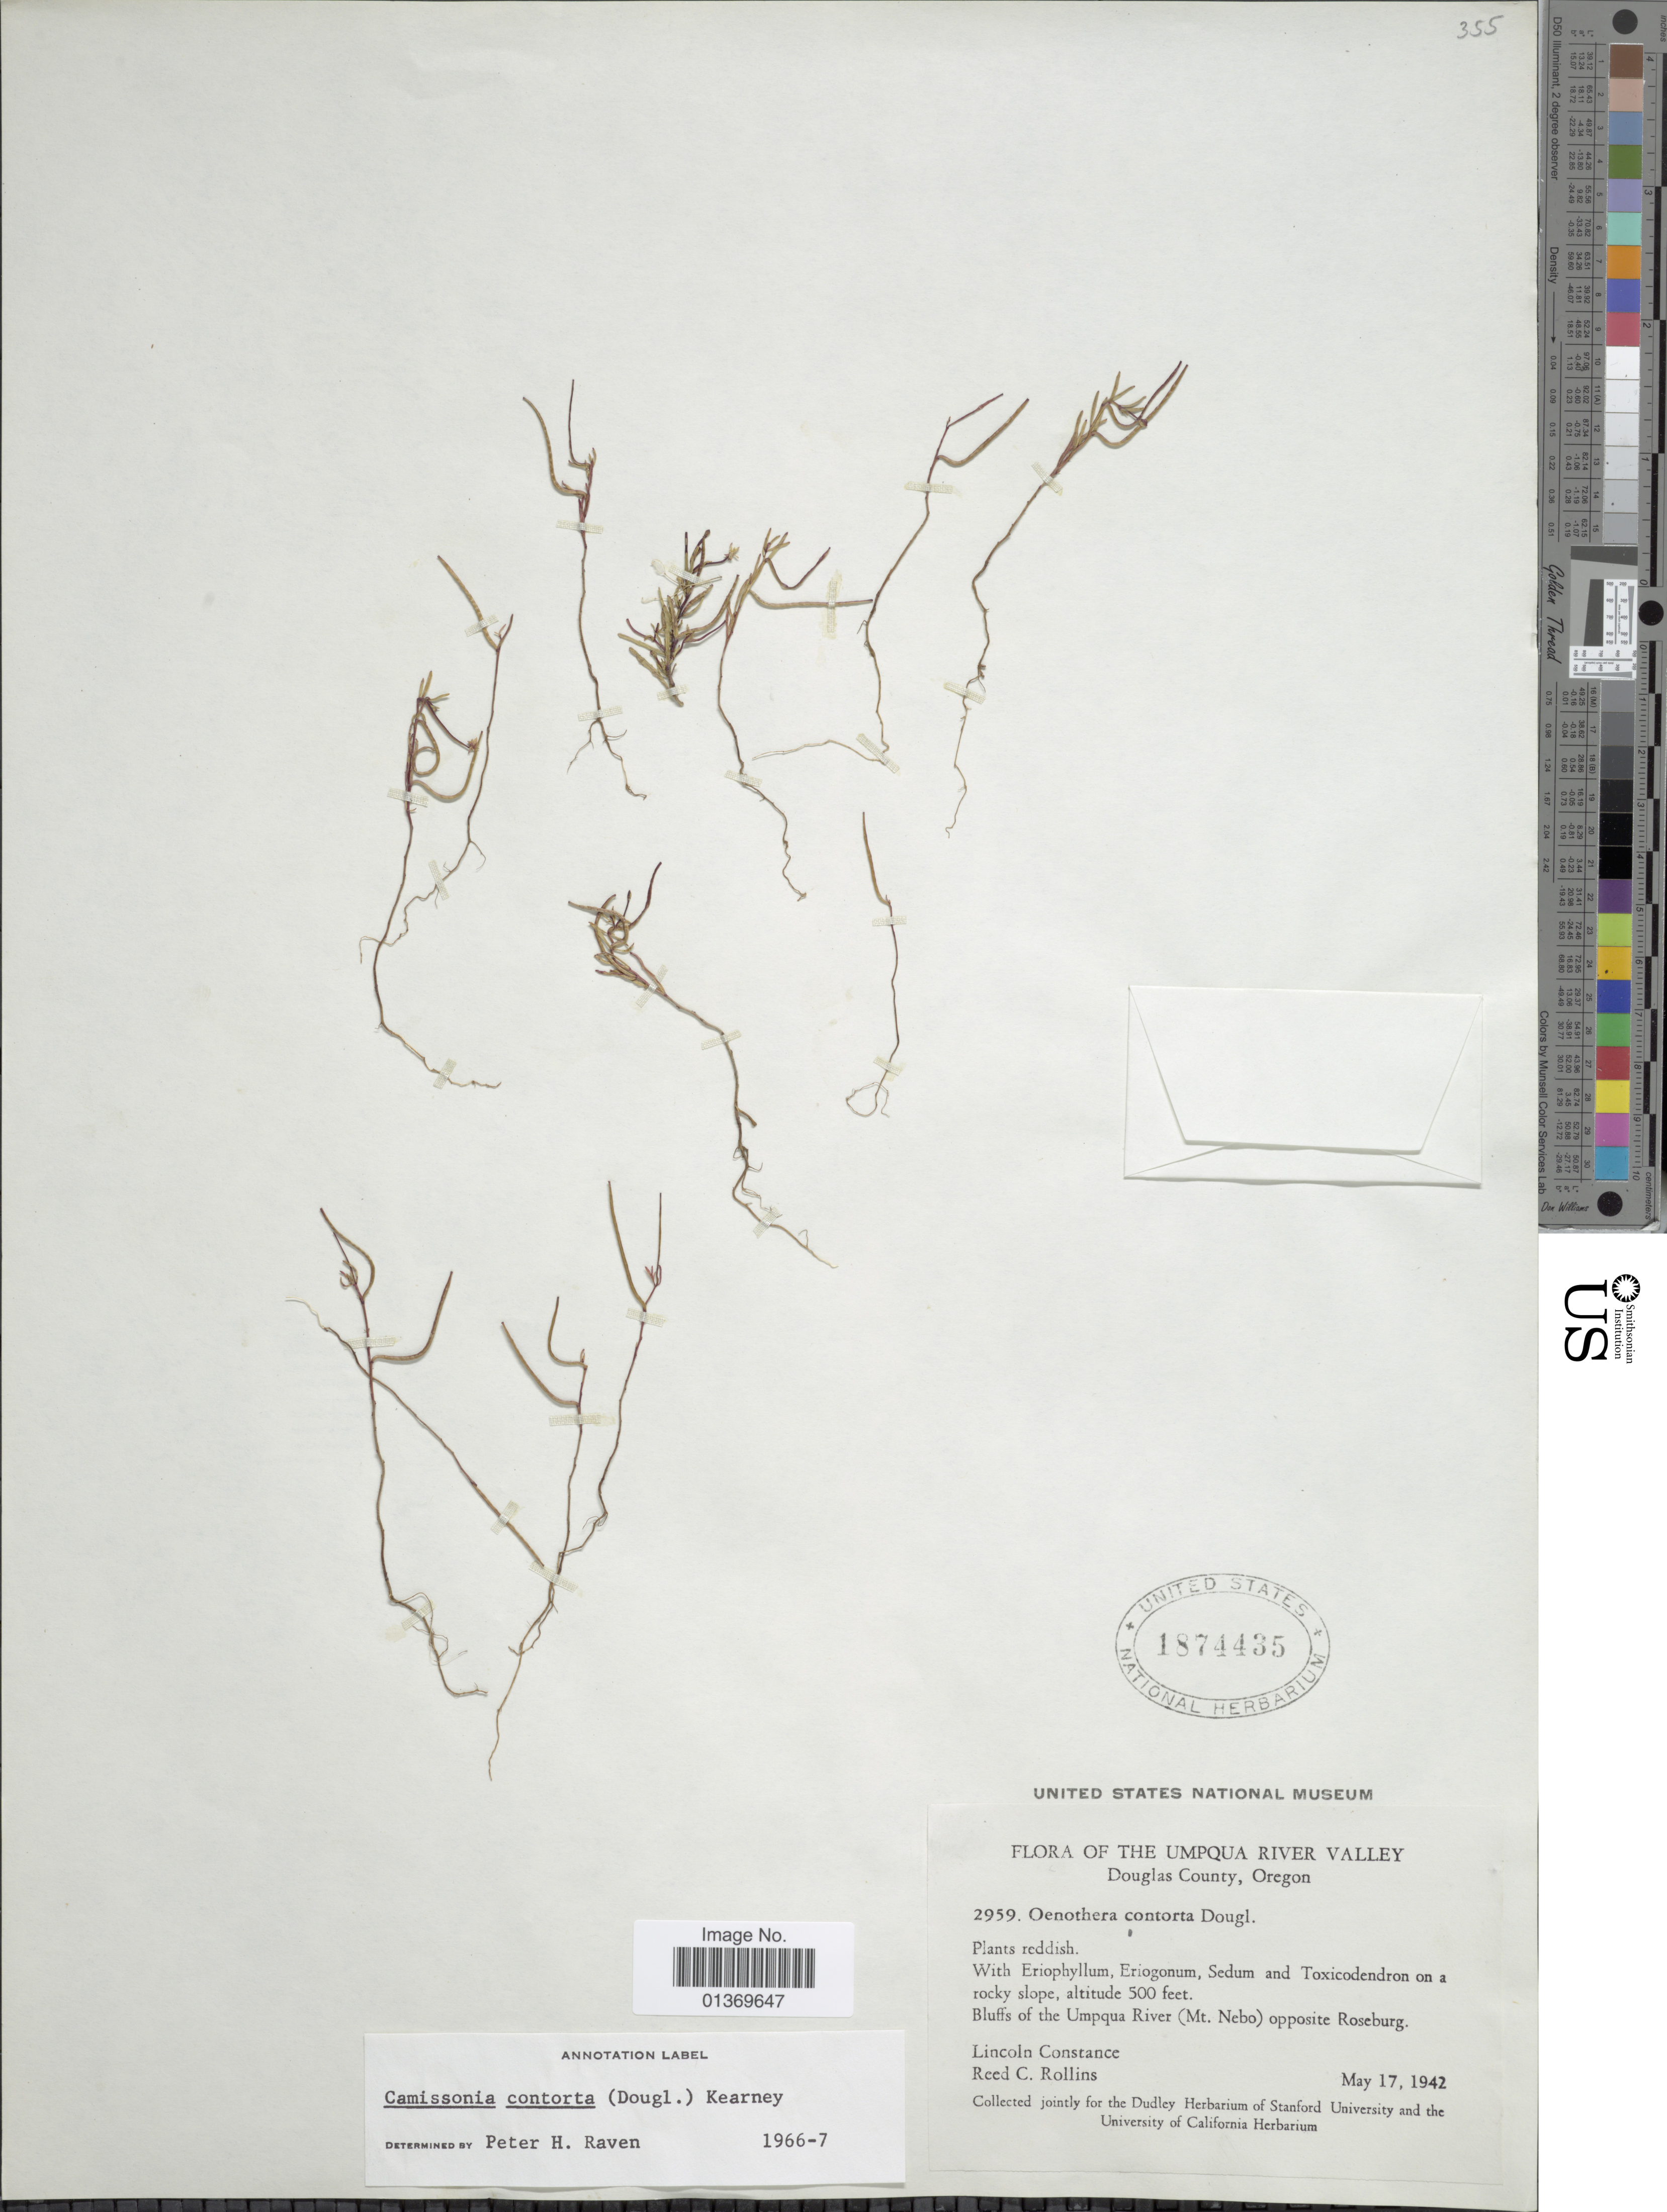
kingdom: Plantae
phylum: Tracheophyta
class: Magnoliopsida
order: Myrtales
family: Onagraceae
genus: Camissonia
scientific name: Camissonia contorta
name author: (Douglas) Kearney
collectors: L. Constance & R. C. Rollins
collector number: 2959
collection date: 1942-05-17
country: United States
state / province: Oregon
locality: Douglas County, Bluffs of the Umpqua River (Mt. Nebo) opposite Roseburg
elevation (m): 152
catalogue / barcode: US 1874435